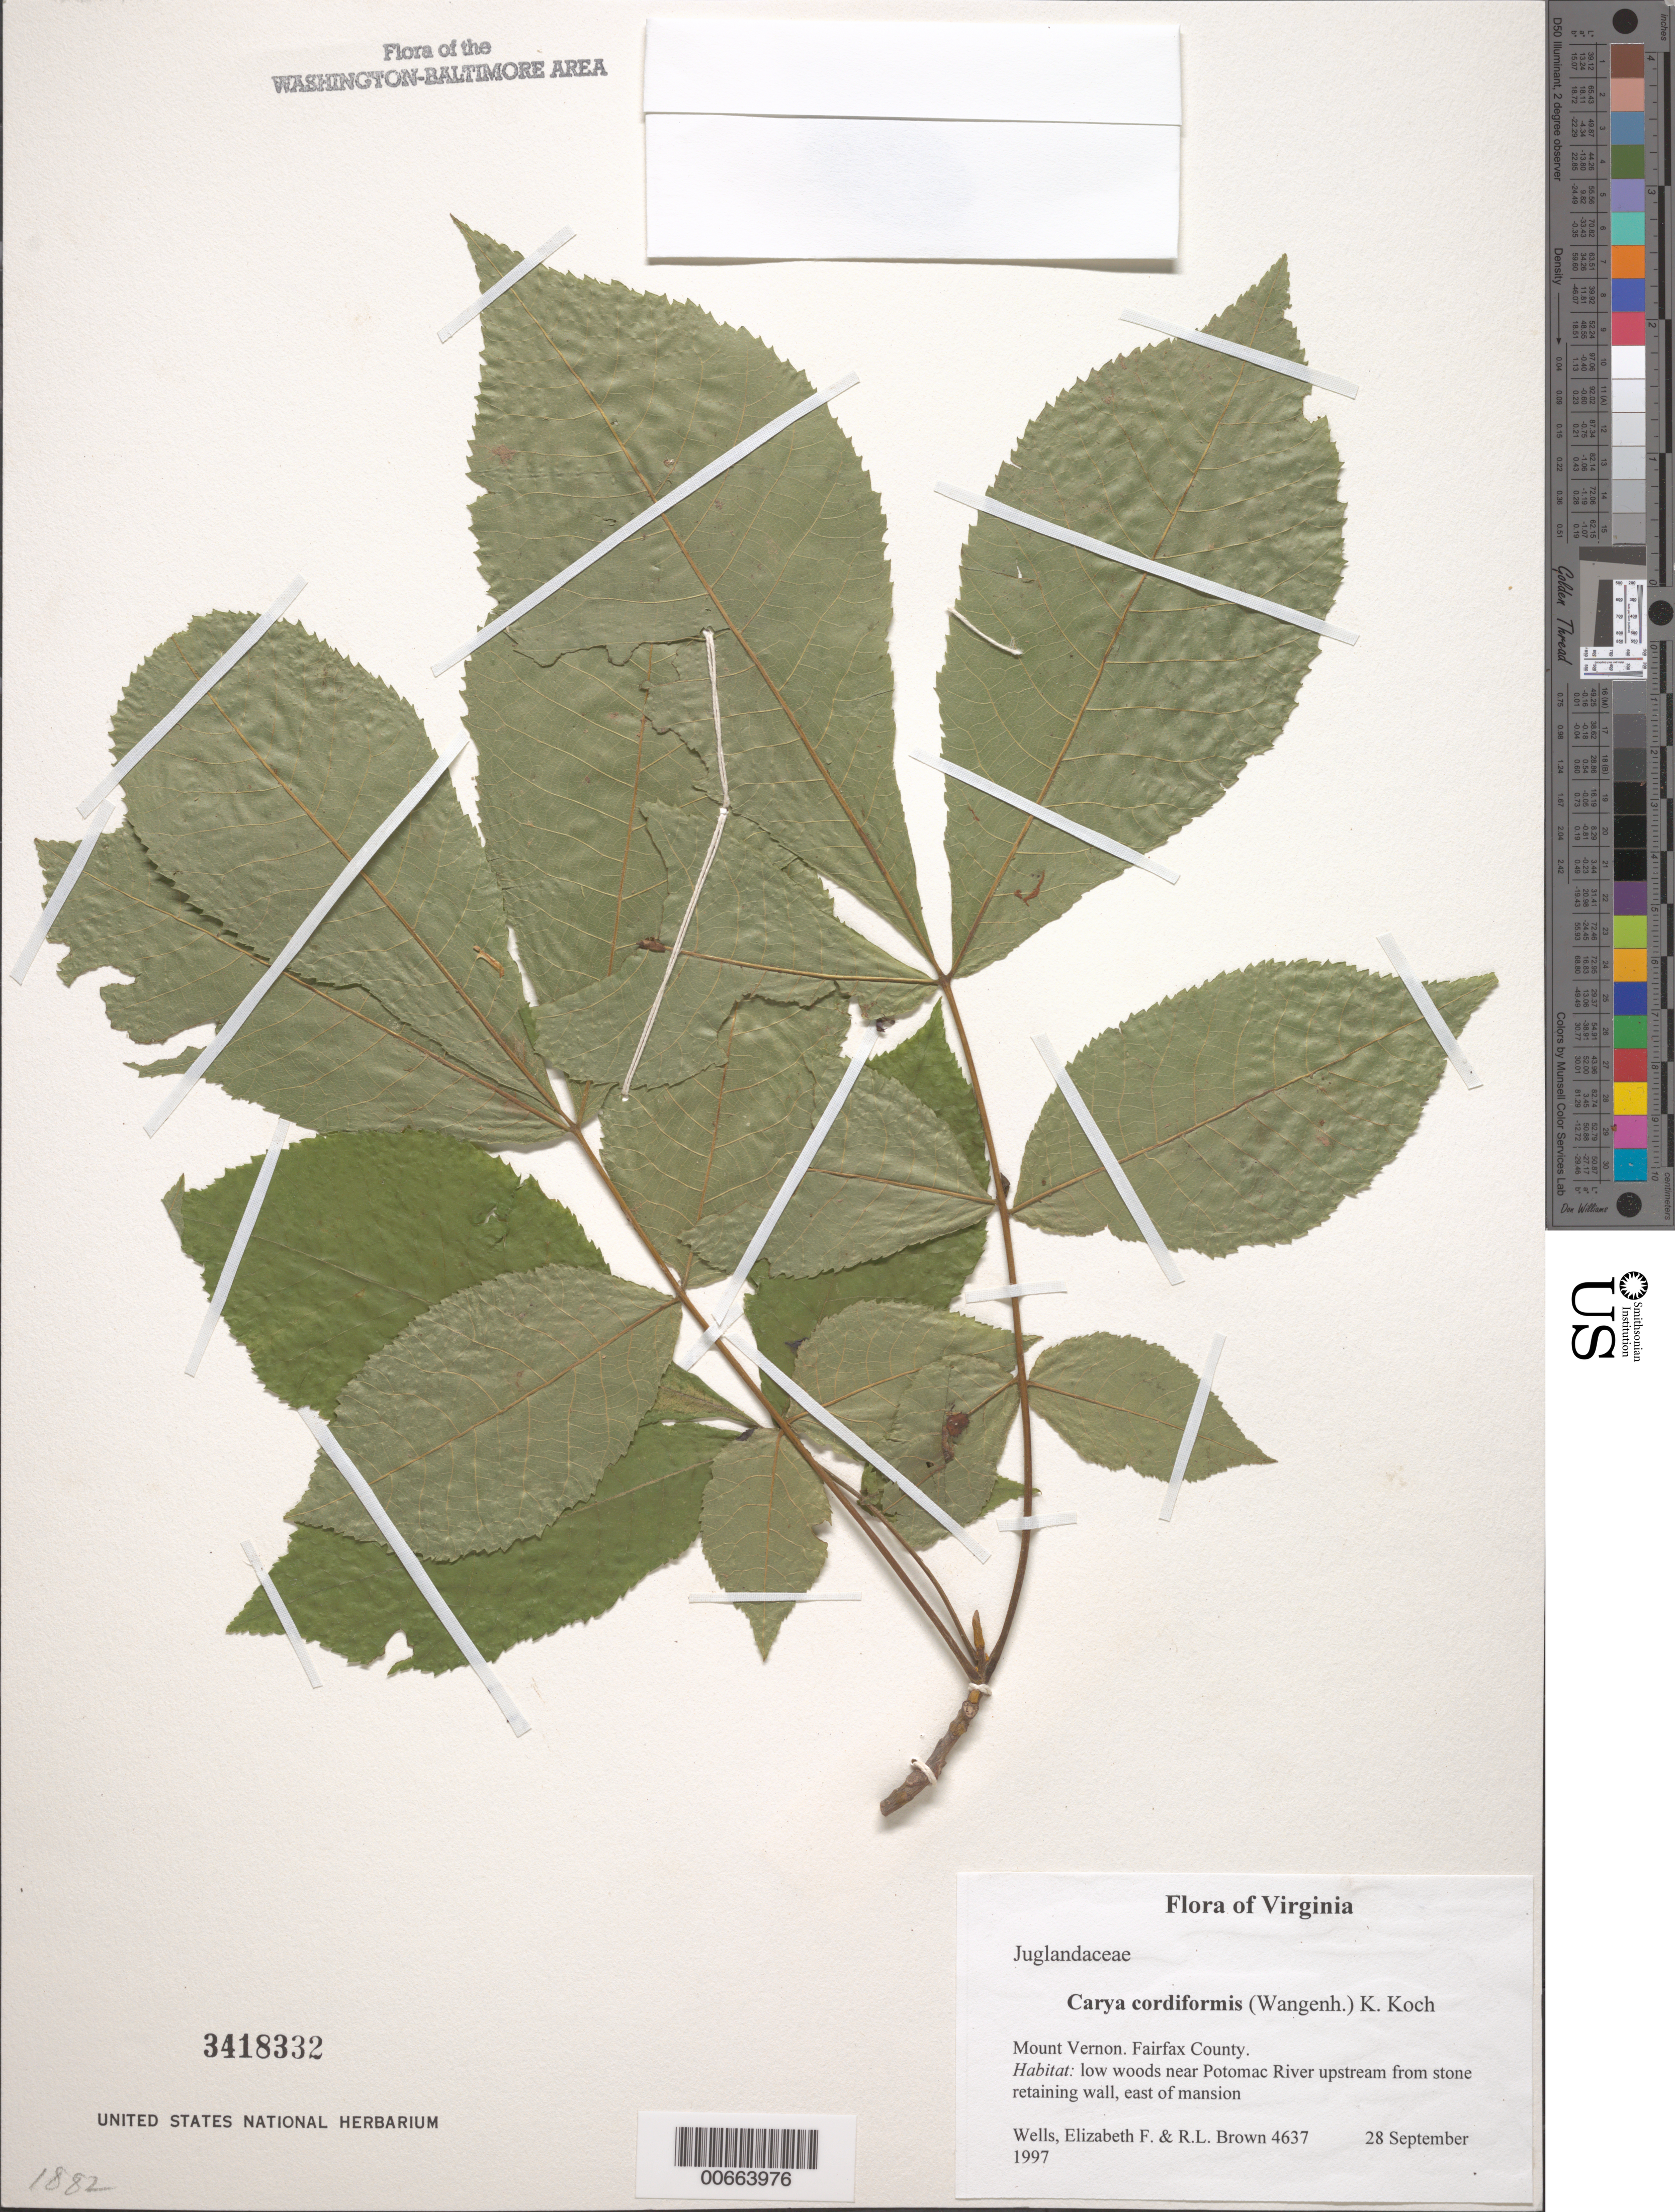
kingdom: Plantae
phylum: Tracheophyta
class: Magnoliopsida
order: Fagales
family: Juglandaceae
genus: Carya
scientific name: Carya cordiformis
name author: (Wangenh.) K. Koch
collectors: E. F. Wells & R. L. Brown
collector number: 4637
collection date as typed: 28 Sep 1997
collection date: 1997-09-28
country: United States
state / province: Virginia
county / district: Fairfax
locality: Mount Vernon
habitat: low woods near Potomac River upstream from stone retaining wall, east of mansion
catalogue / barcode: US 3418332